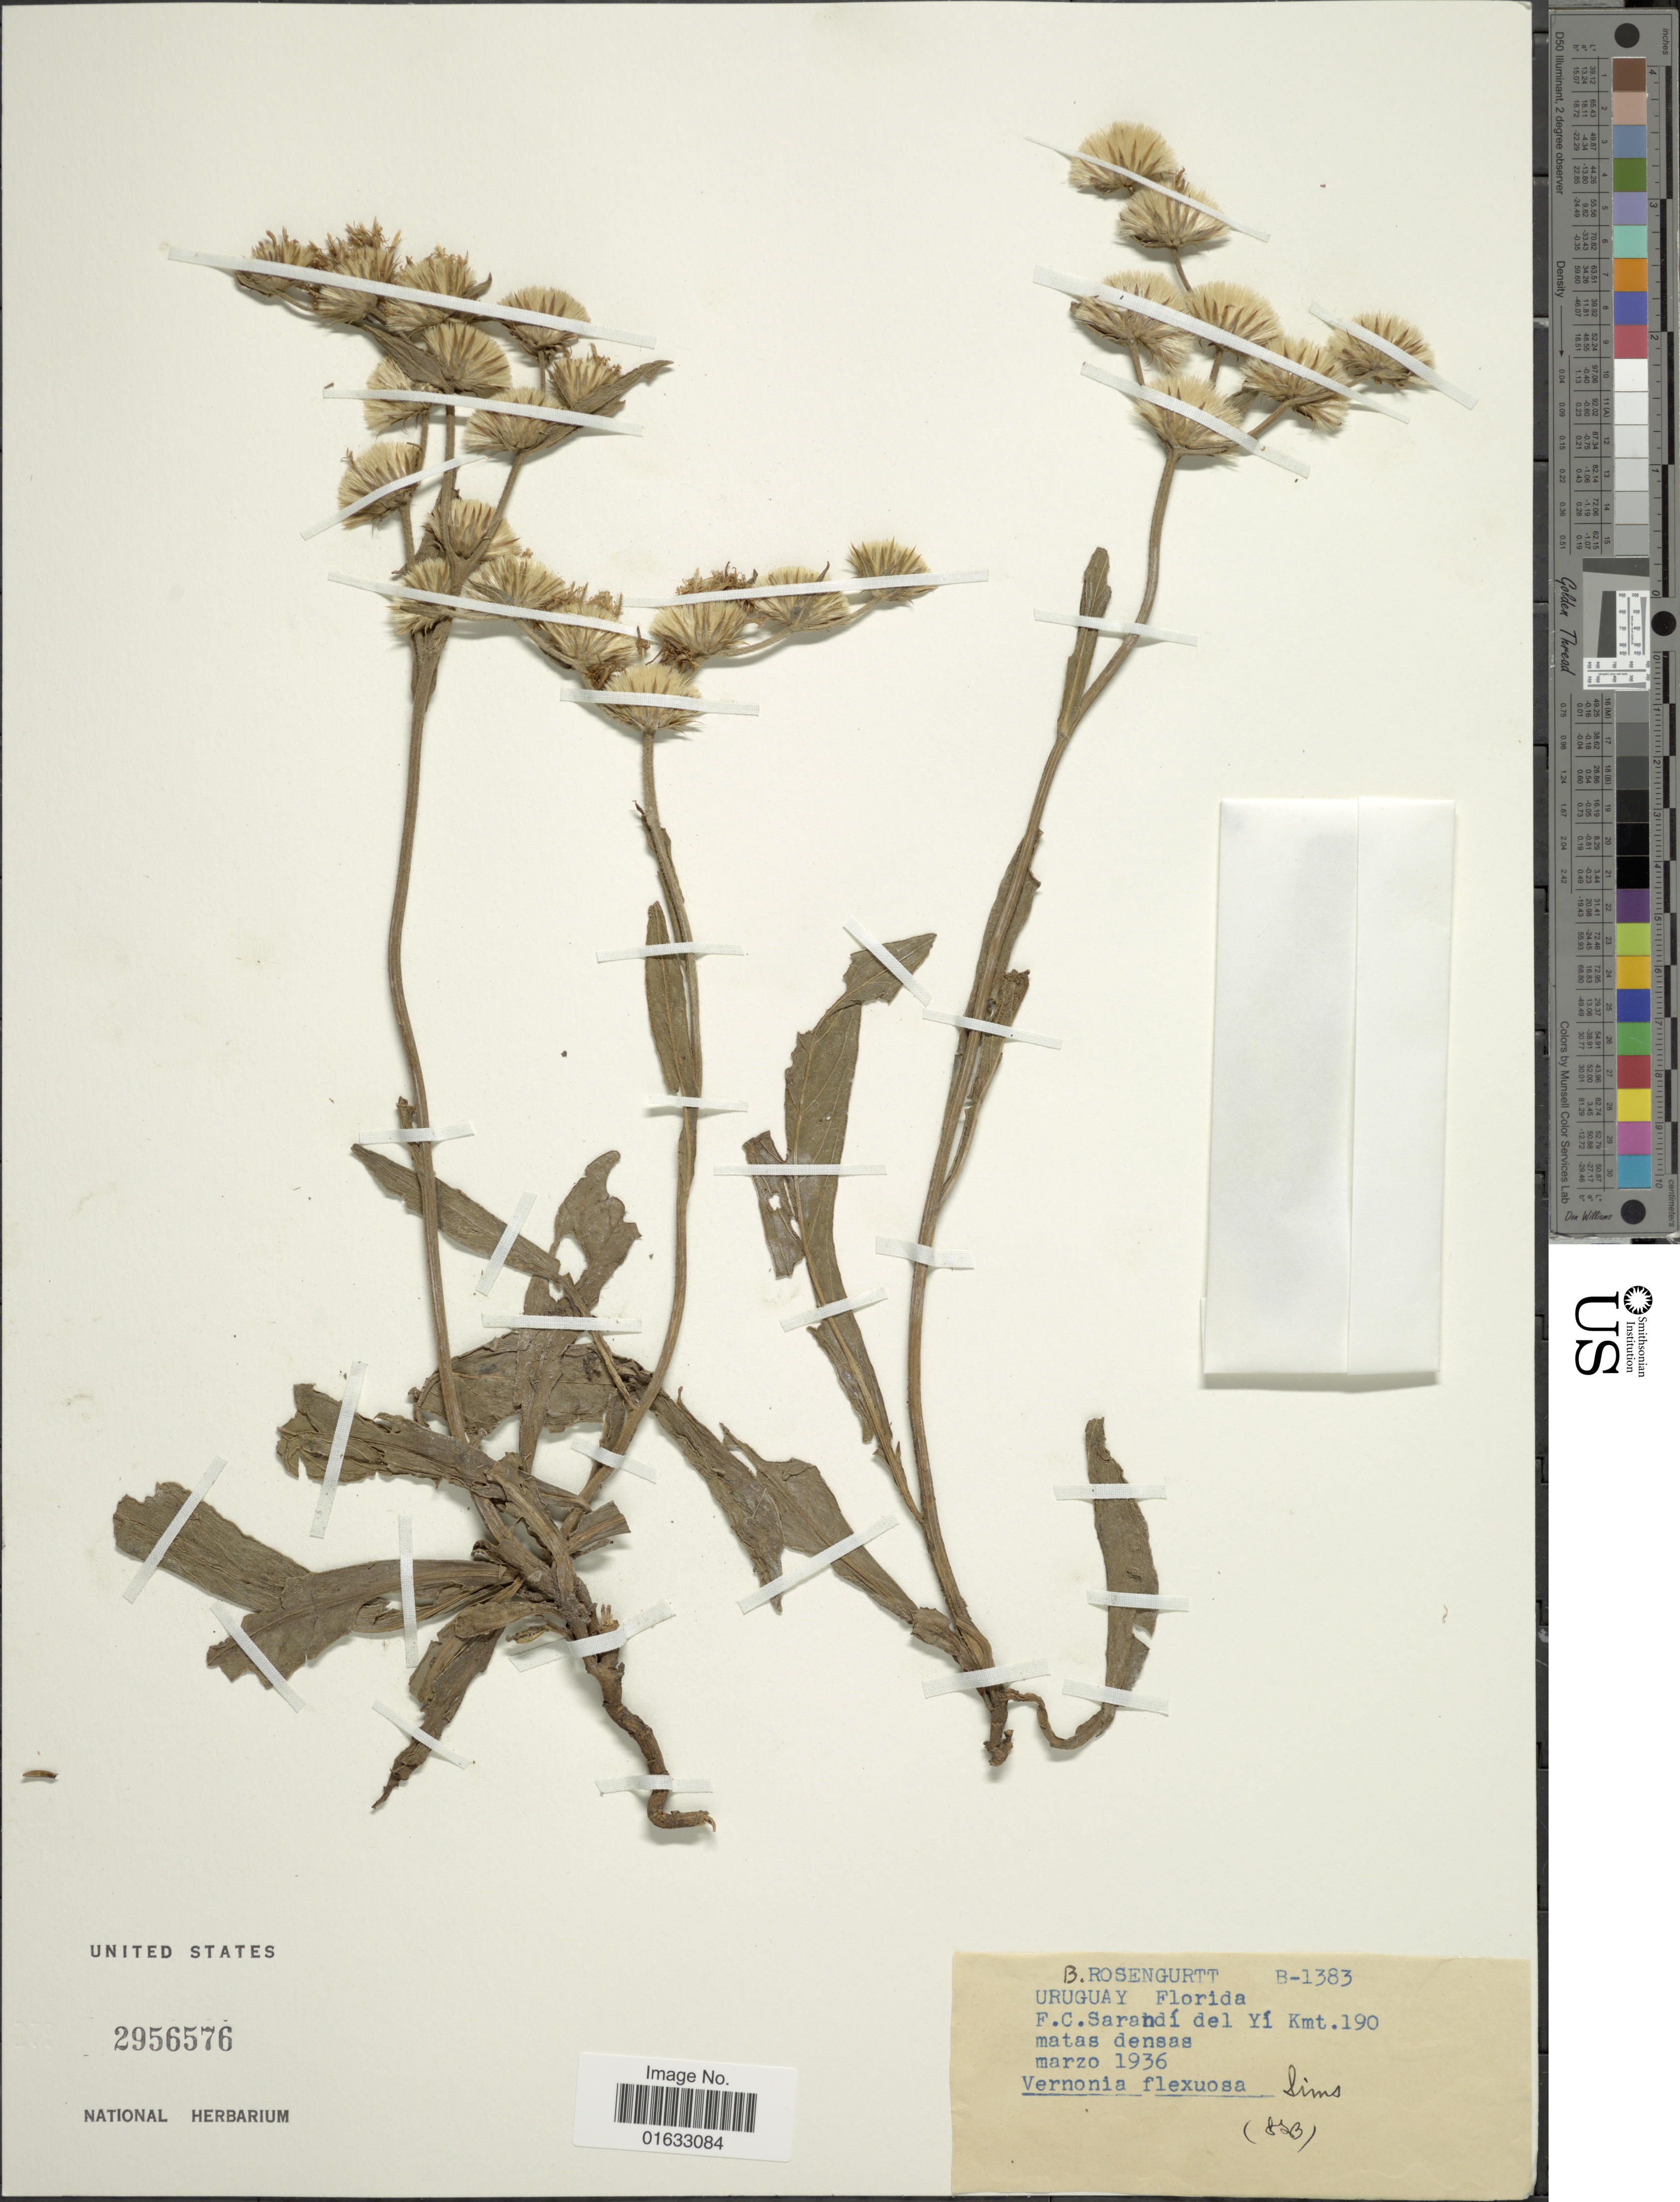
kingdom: Plantae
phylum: Tracheophyta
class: Magnoliopsida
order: Asterales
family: Asteraceae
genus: Chrysolaena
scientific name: Chrysolaena flexuosa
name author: (Sims) H. Rob.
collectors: B. Rosengurtt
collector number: B-1383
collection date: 1936-03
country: Uruguay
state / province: Florida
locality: Uruguay, Florida, F.C. Sarandí del Yí Kmt. 190 matas densas.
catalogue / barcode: US 2956576